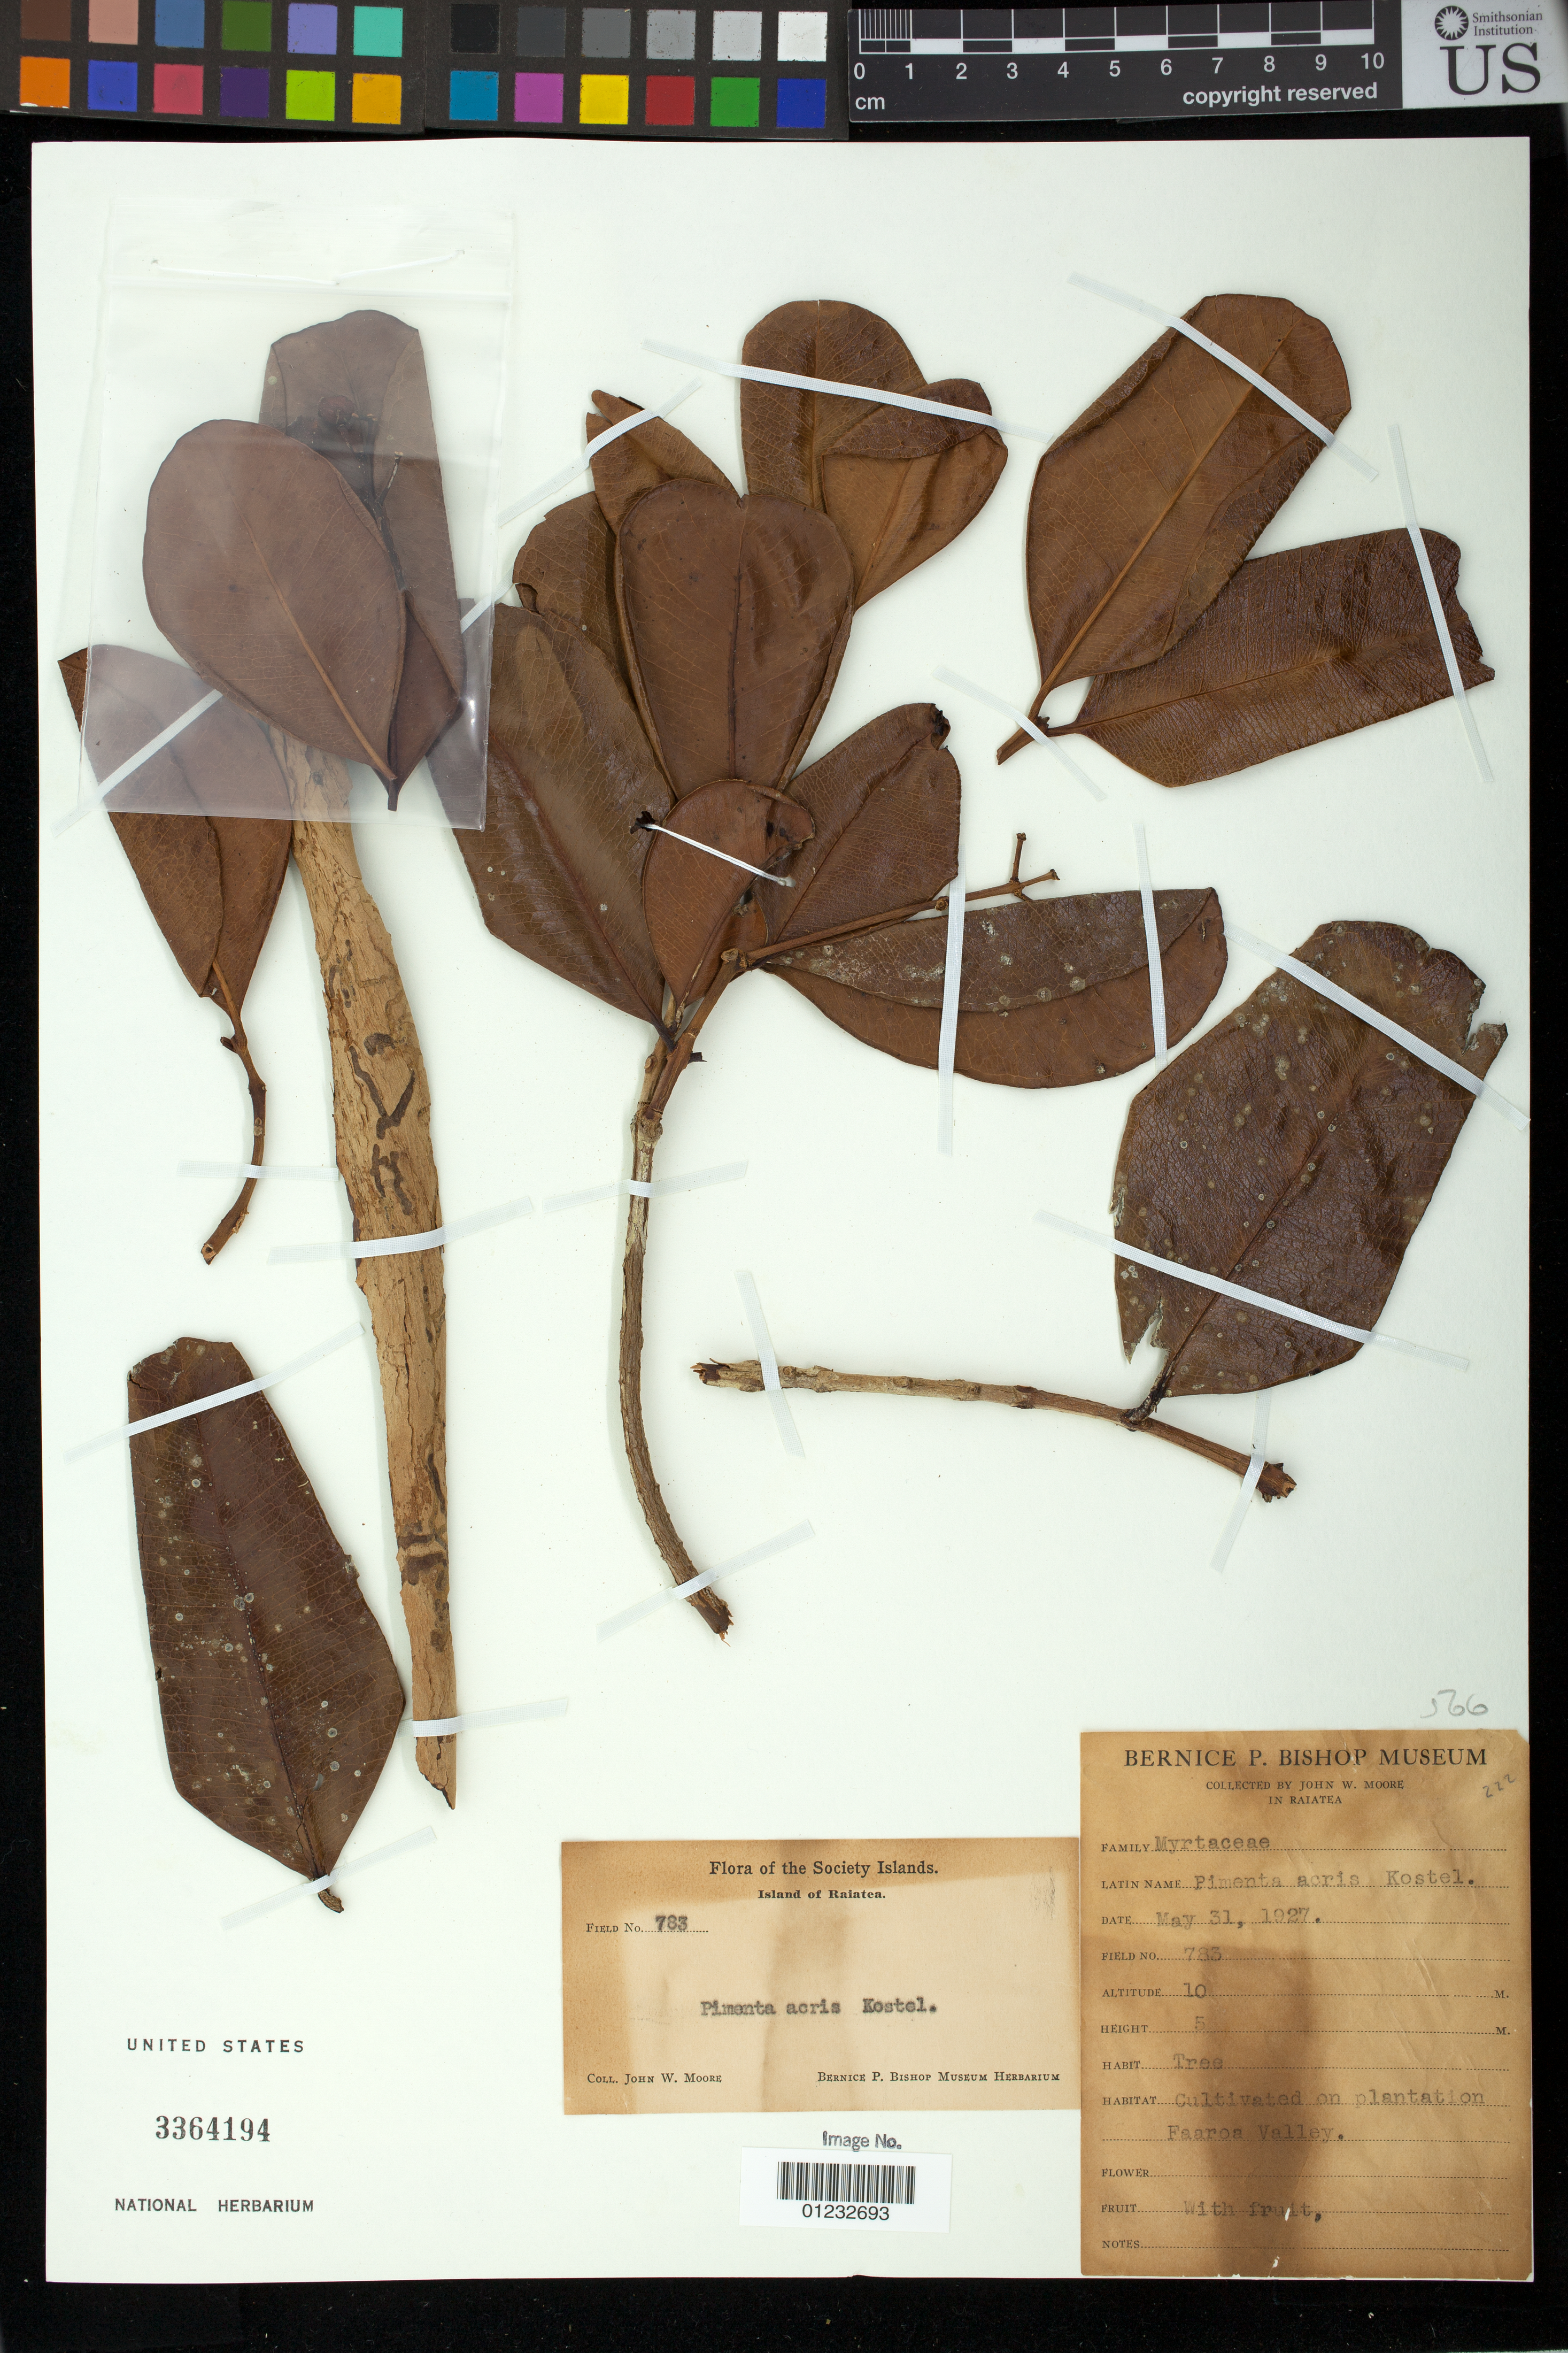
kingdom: Plantae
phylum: Tracheophyta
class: Magnoliopsida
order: Myrtales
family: Myrtaceae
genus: Pimenta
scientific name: Pimenta acris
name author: Kostel.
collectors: J. Moore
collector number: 783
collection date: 1927-05-31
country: French Polynesia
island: Raiatea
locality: Cultivated on plantation Faaroa Valley.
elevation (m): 10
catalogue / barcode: US 3364194